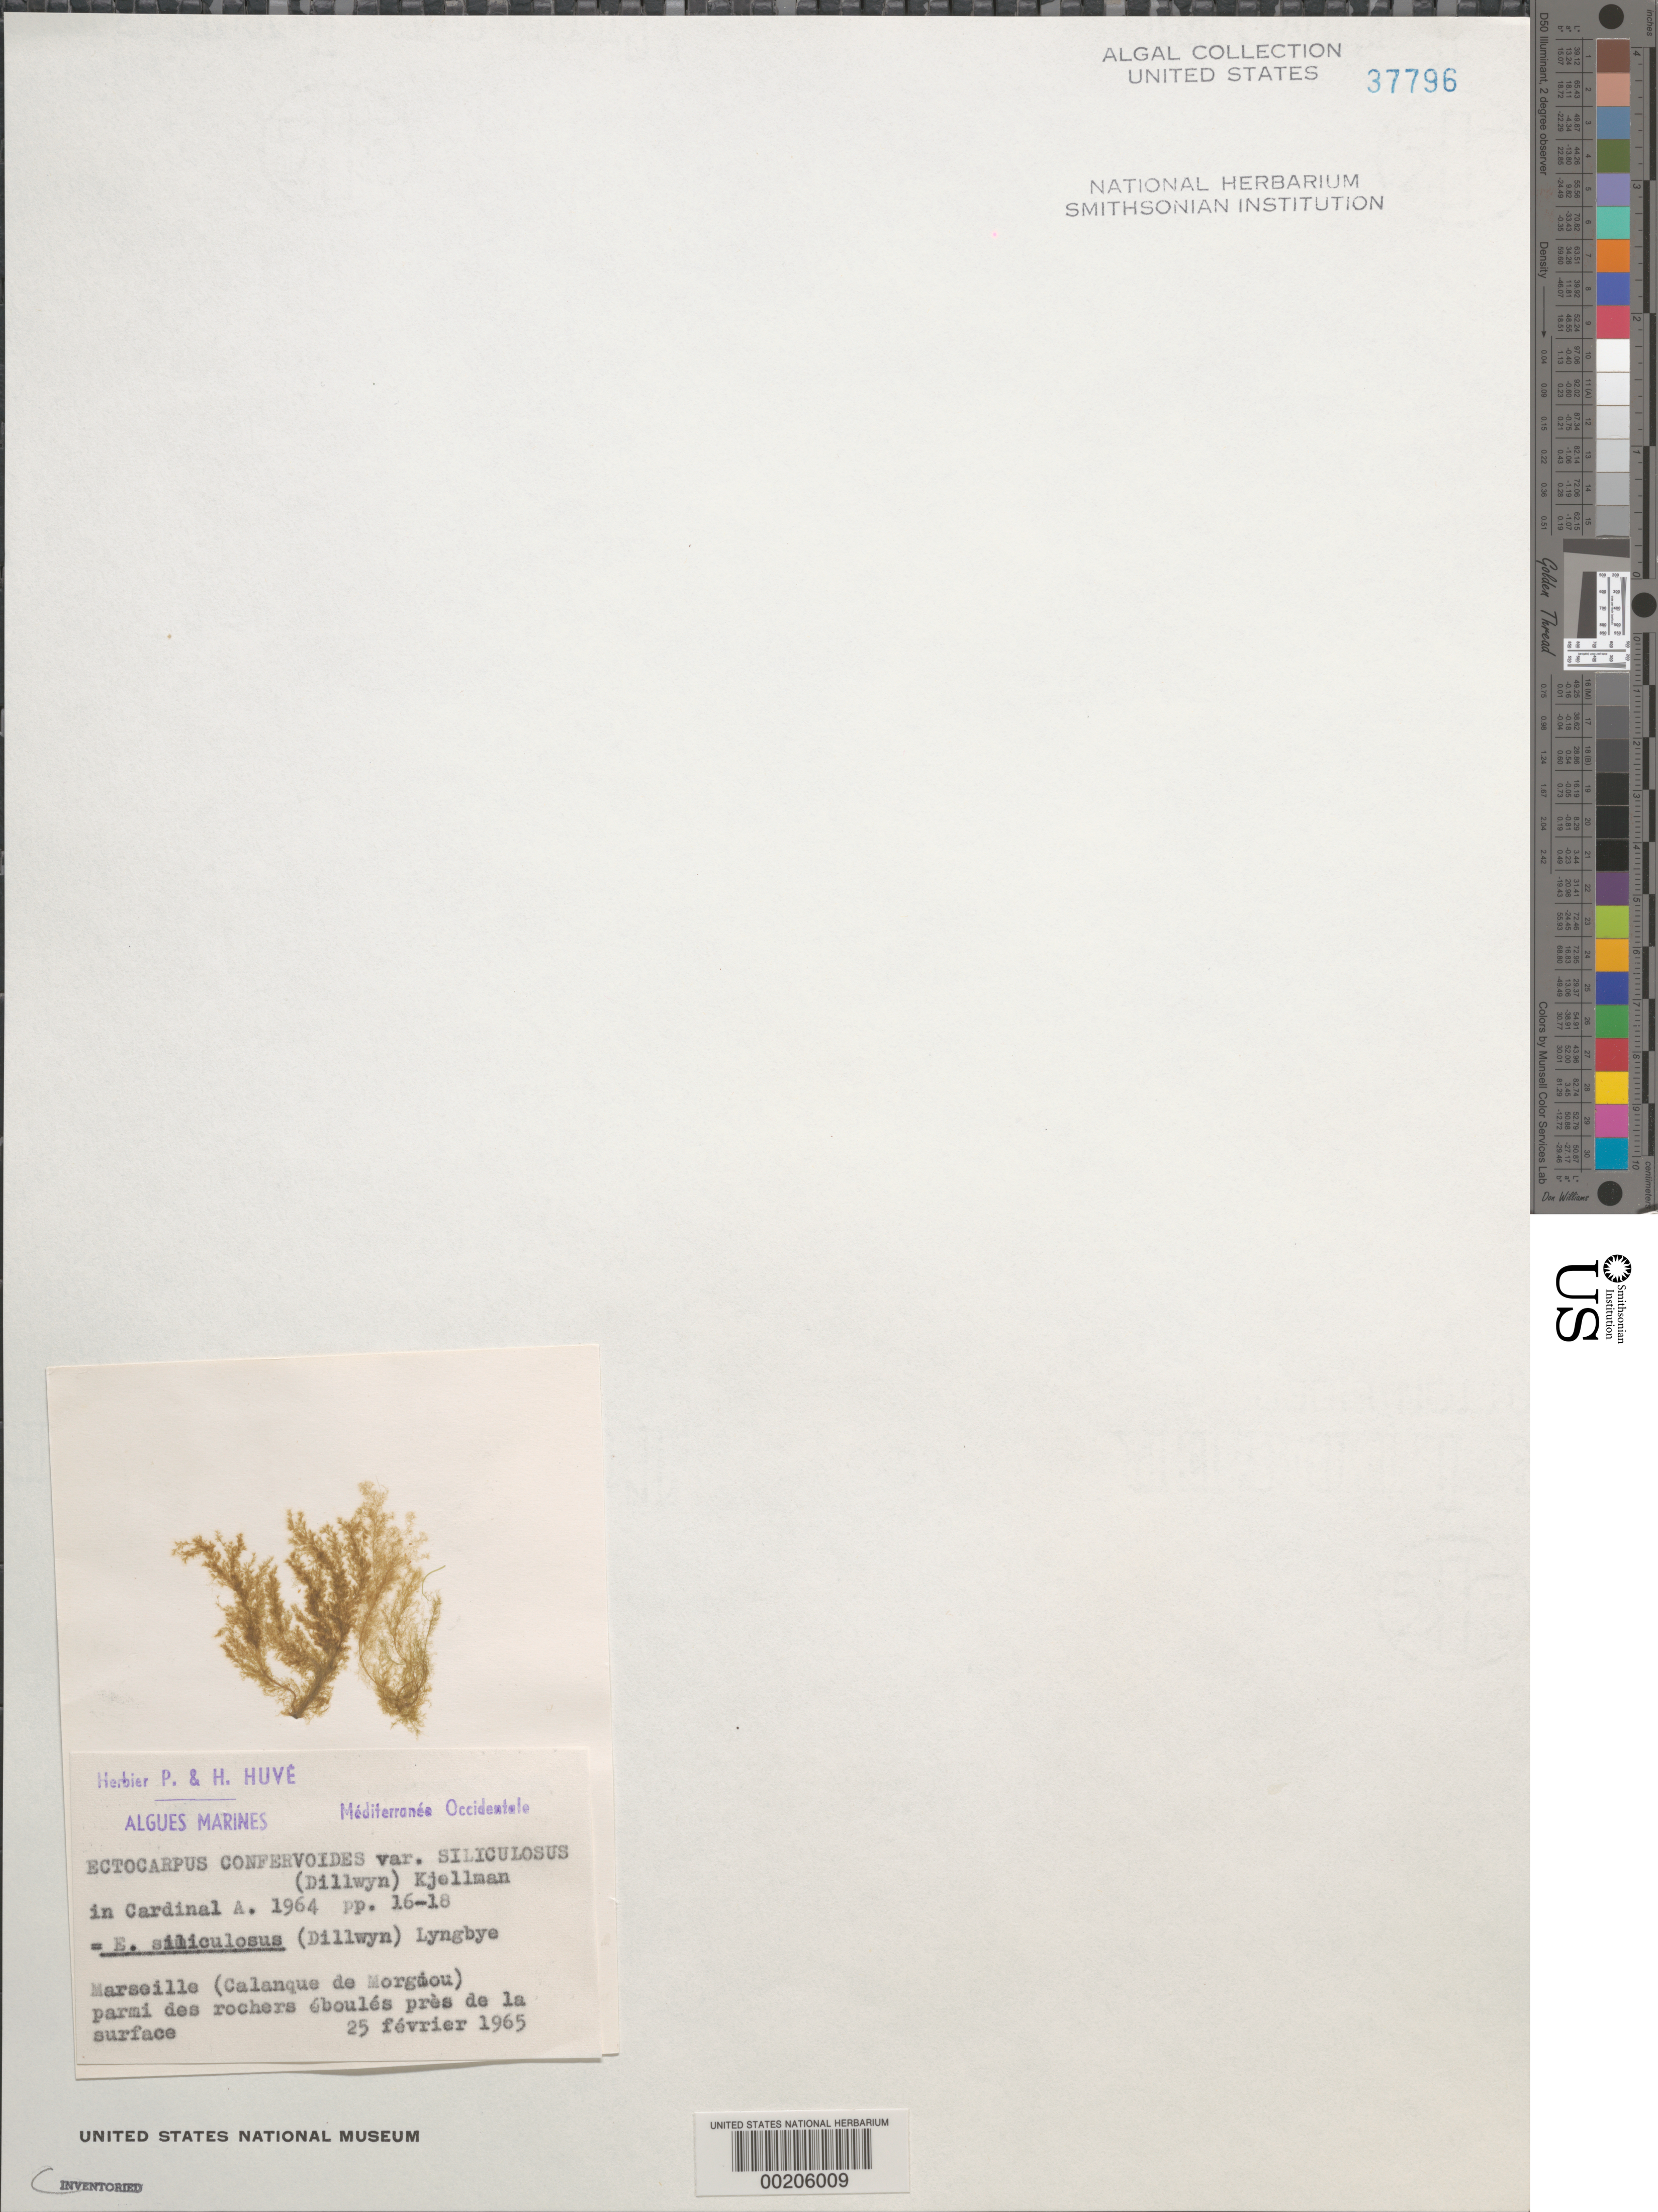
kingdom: Chromista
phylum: Ochrophyta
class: Phaeophyceae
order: Ectocarpales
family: Ectocarpaceae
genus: Ectocarpus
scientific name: Ectocarpus siliculosus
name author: (Dillwyn) Lyngbye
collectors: P. Huve & H. Huve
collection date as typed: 25 Feb 1965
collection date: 1965-02-25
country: France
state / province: Provence-Alpes-Côte d'Azur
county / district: Bouches-du-Rhône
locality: Calanque de Morgiou, Marseille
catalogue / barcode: US 37796